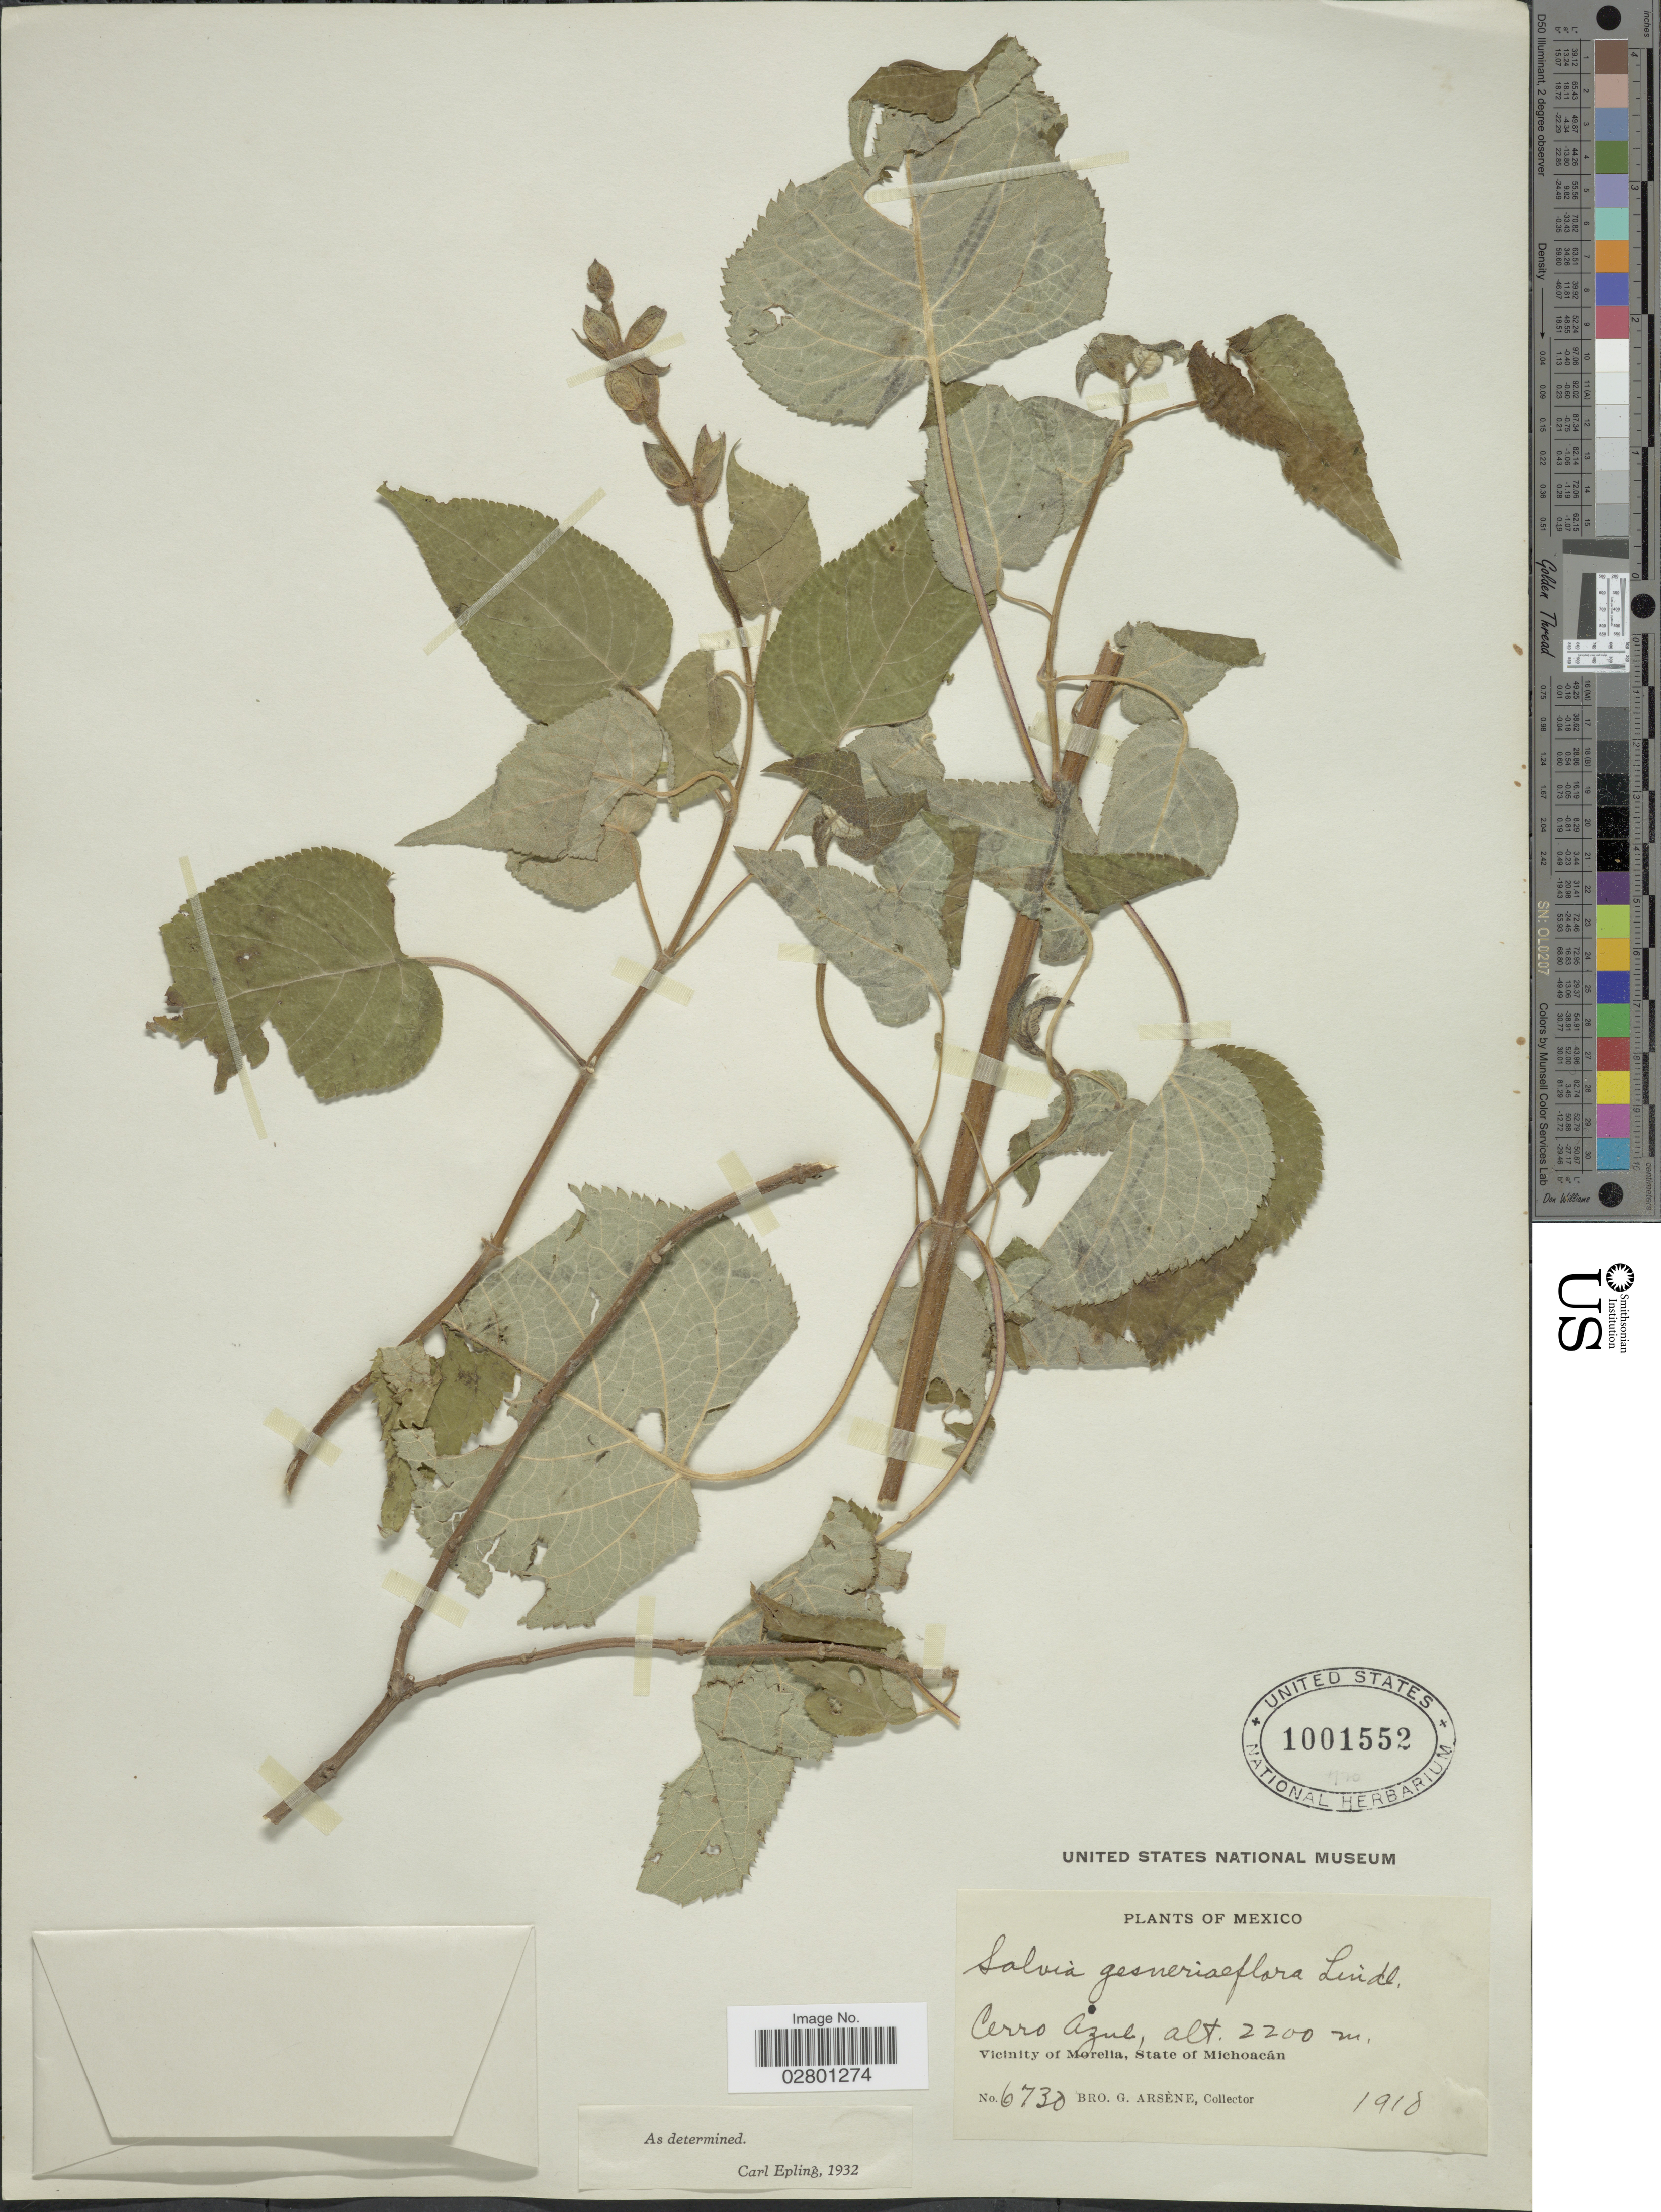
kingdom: Plantae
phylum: Tracheophyta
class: Magnoliopsida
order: Lamiales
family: Lamiaceae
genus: Salvia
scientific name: Salvia gesneriiflora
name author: Lindl. & Paxton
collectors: Bro. G. Arsène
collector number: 6730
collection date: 1918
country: Mexico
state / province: Michoacán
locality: Cerro Azul, Vicinity of Morelia.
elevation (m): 2200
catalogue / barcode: US 1001552